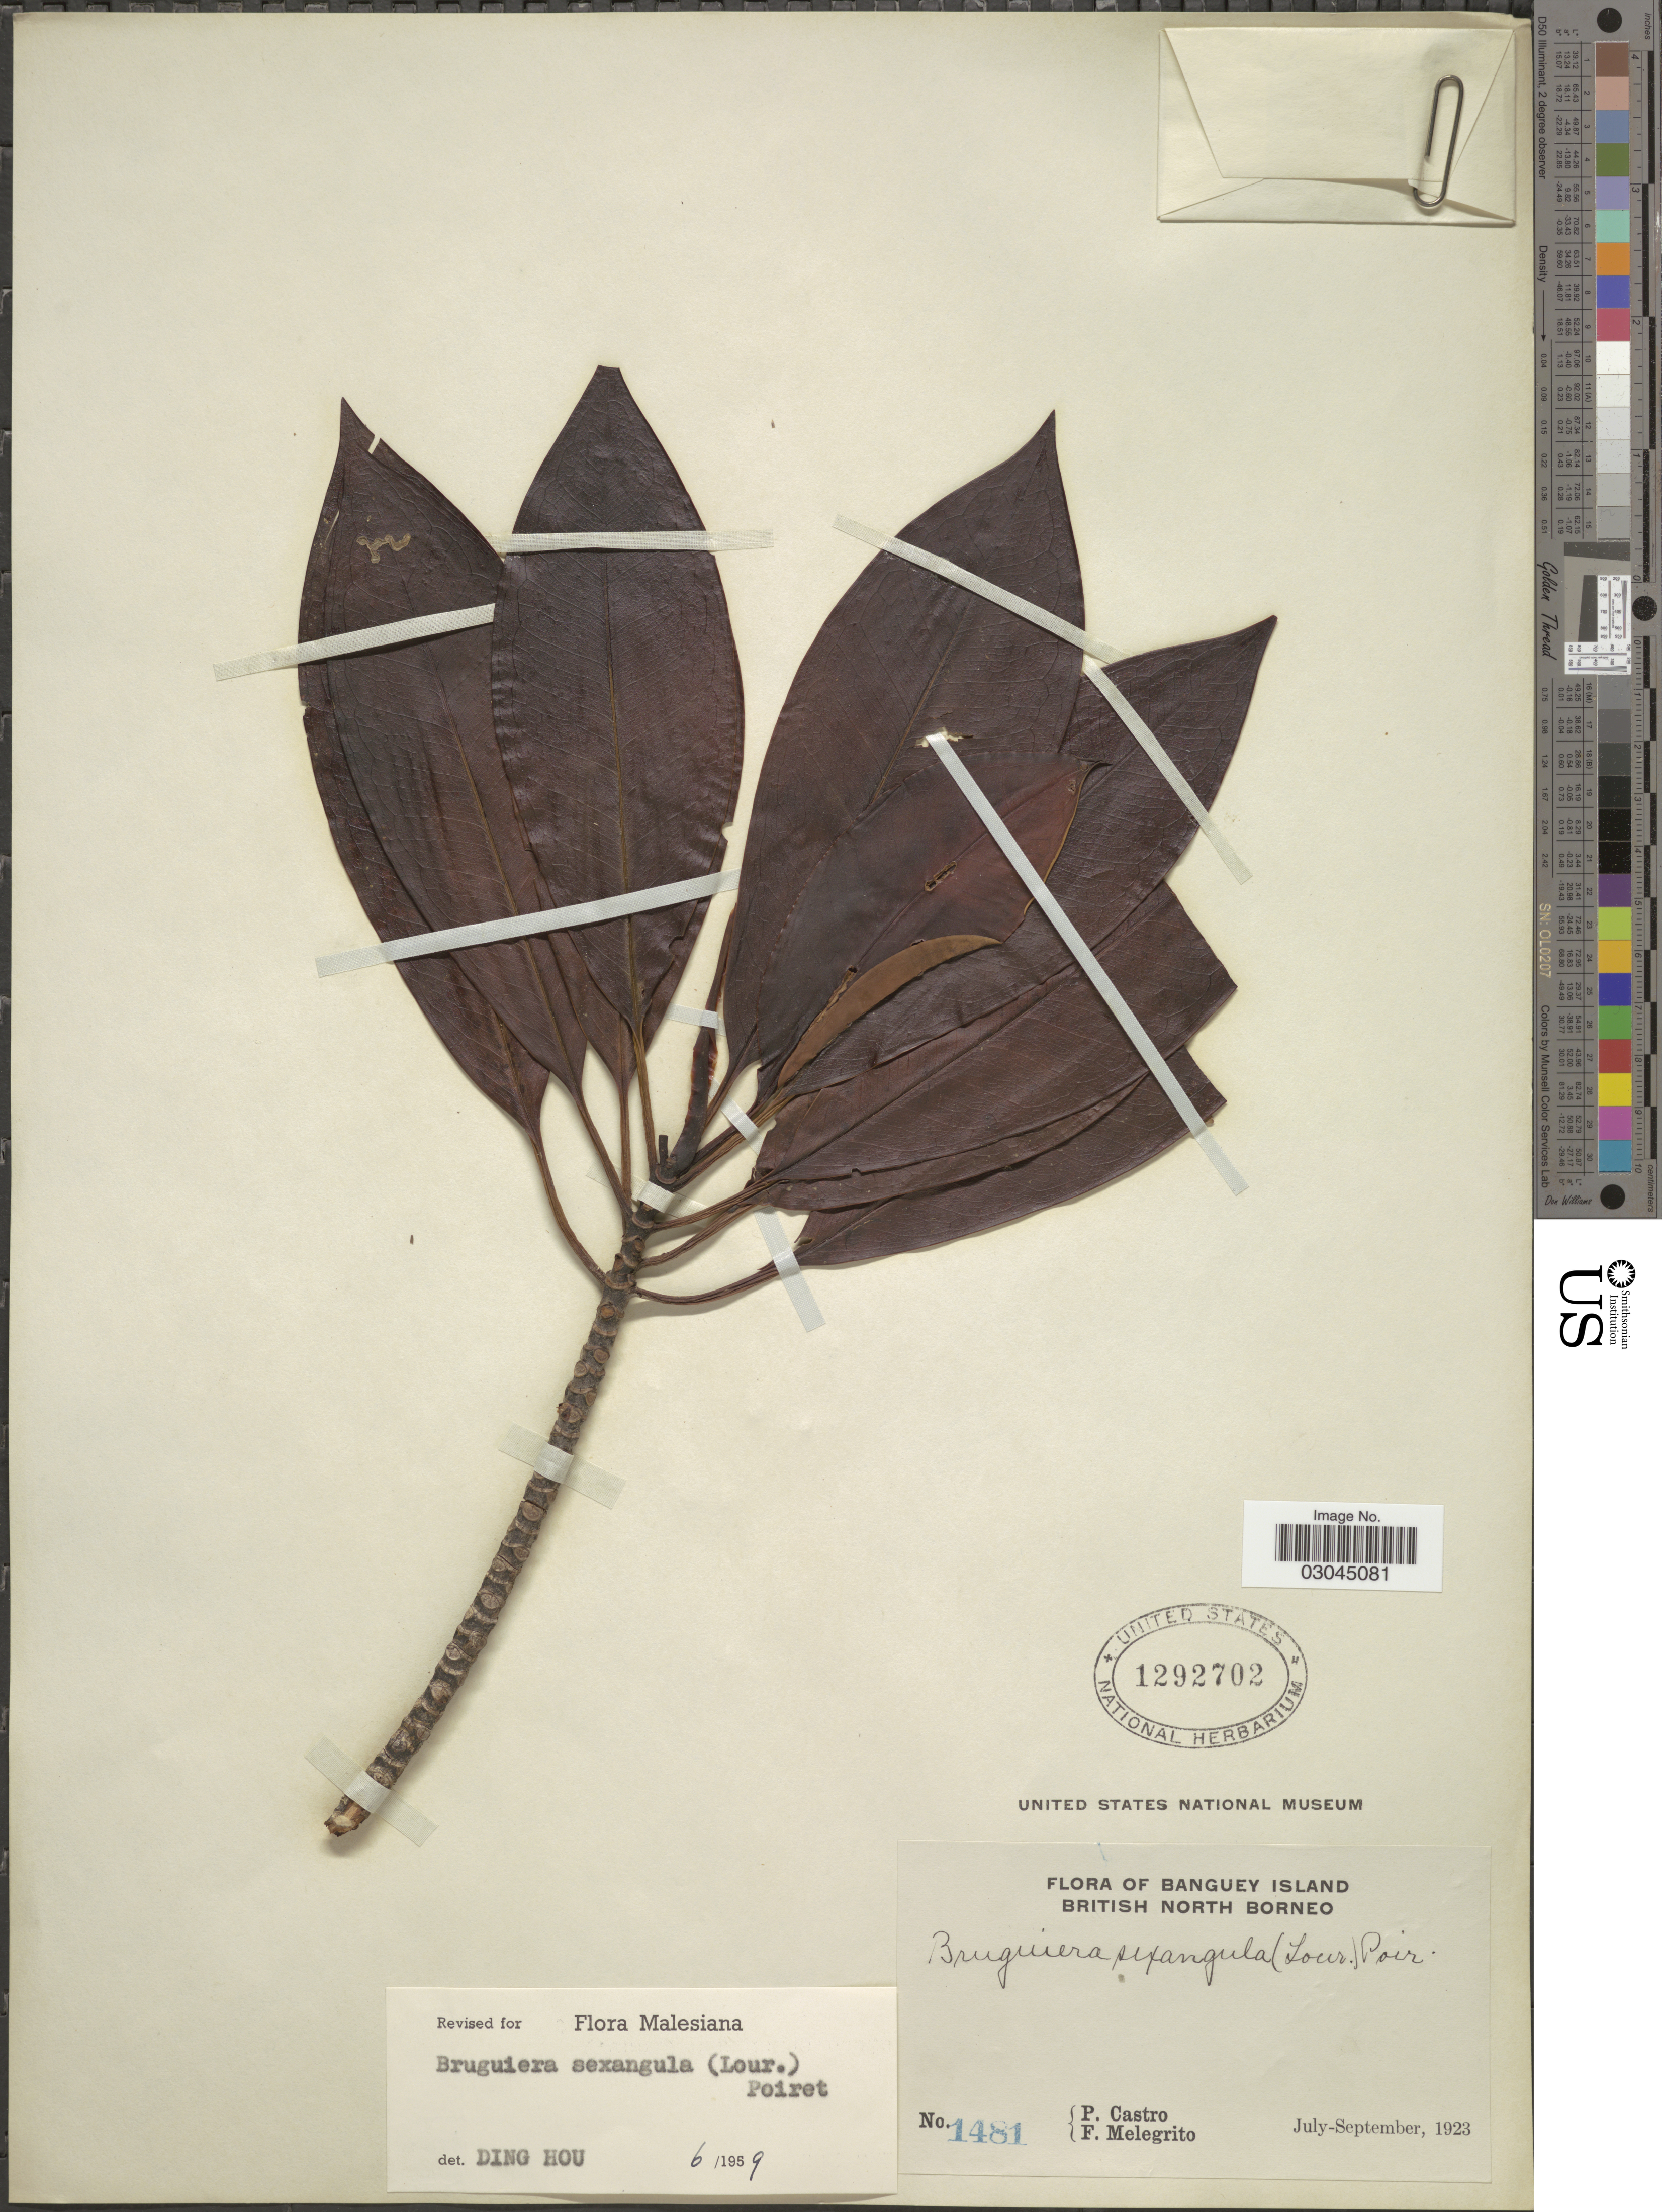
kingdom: Plantae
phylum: Tracheophyta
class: Magnoliopsida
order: Malpighiales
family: Rhizophoraceae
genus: Bruguiera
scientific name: Bruguiera sexangula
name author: (Lour.) Poir.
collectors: P. Castro & F. Melegrito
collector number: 1481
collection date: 1923-07/1923-09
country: Malaysia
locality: British North Borneo Banguey Island.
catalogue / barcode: US 1292702